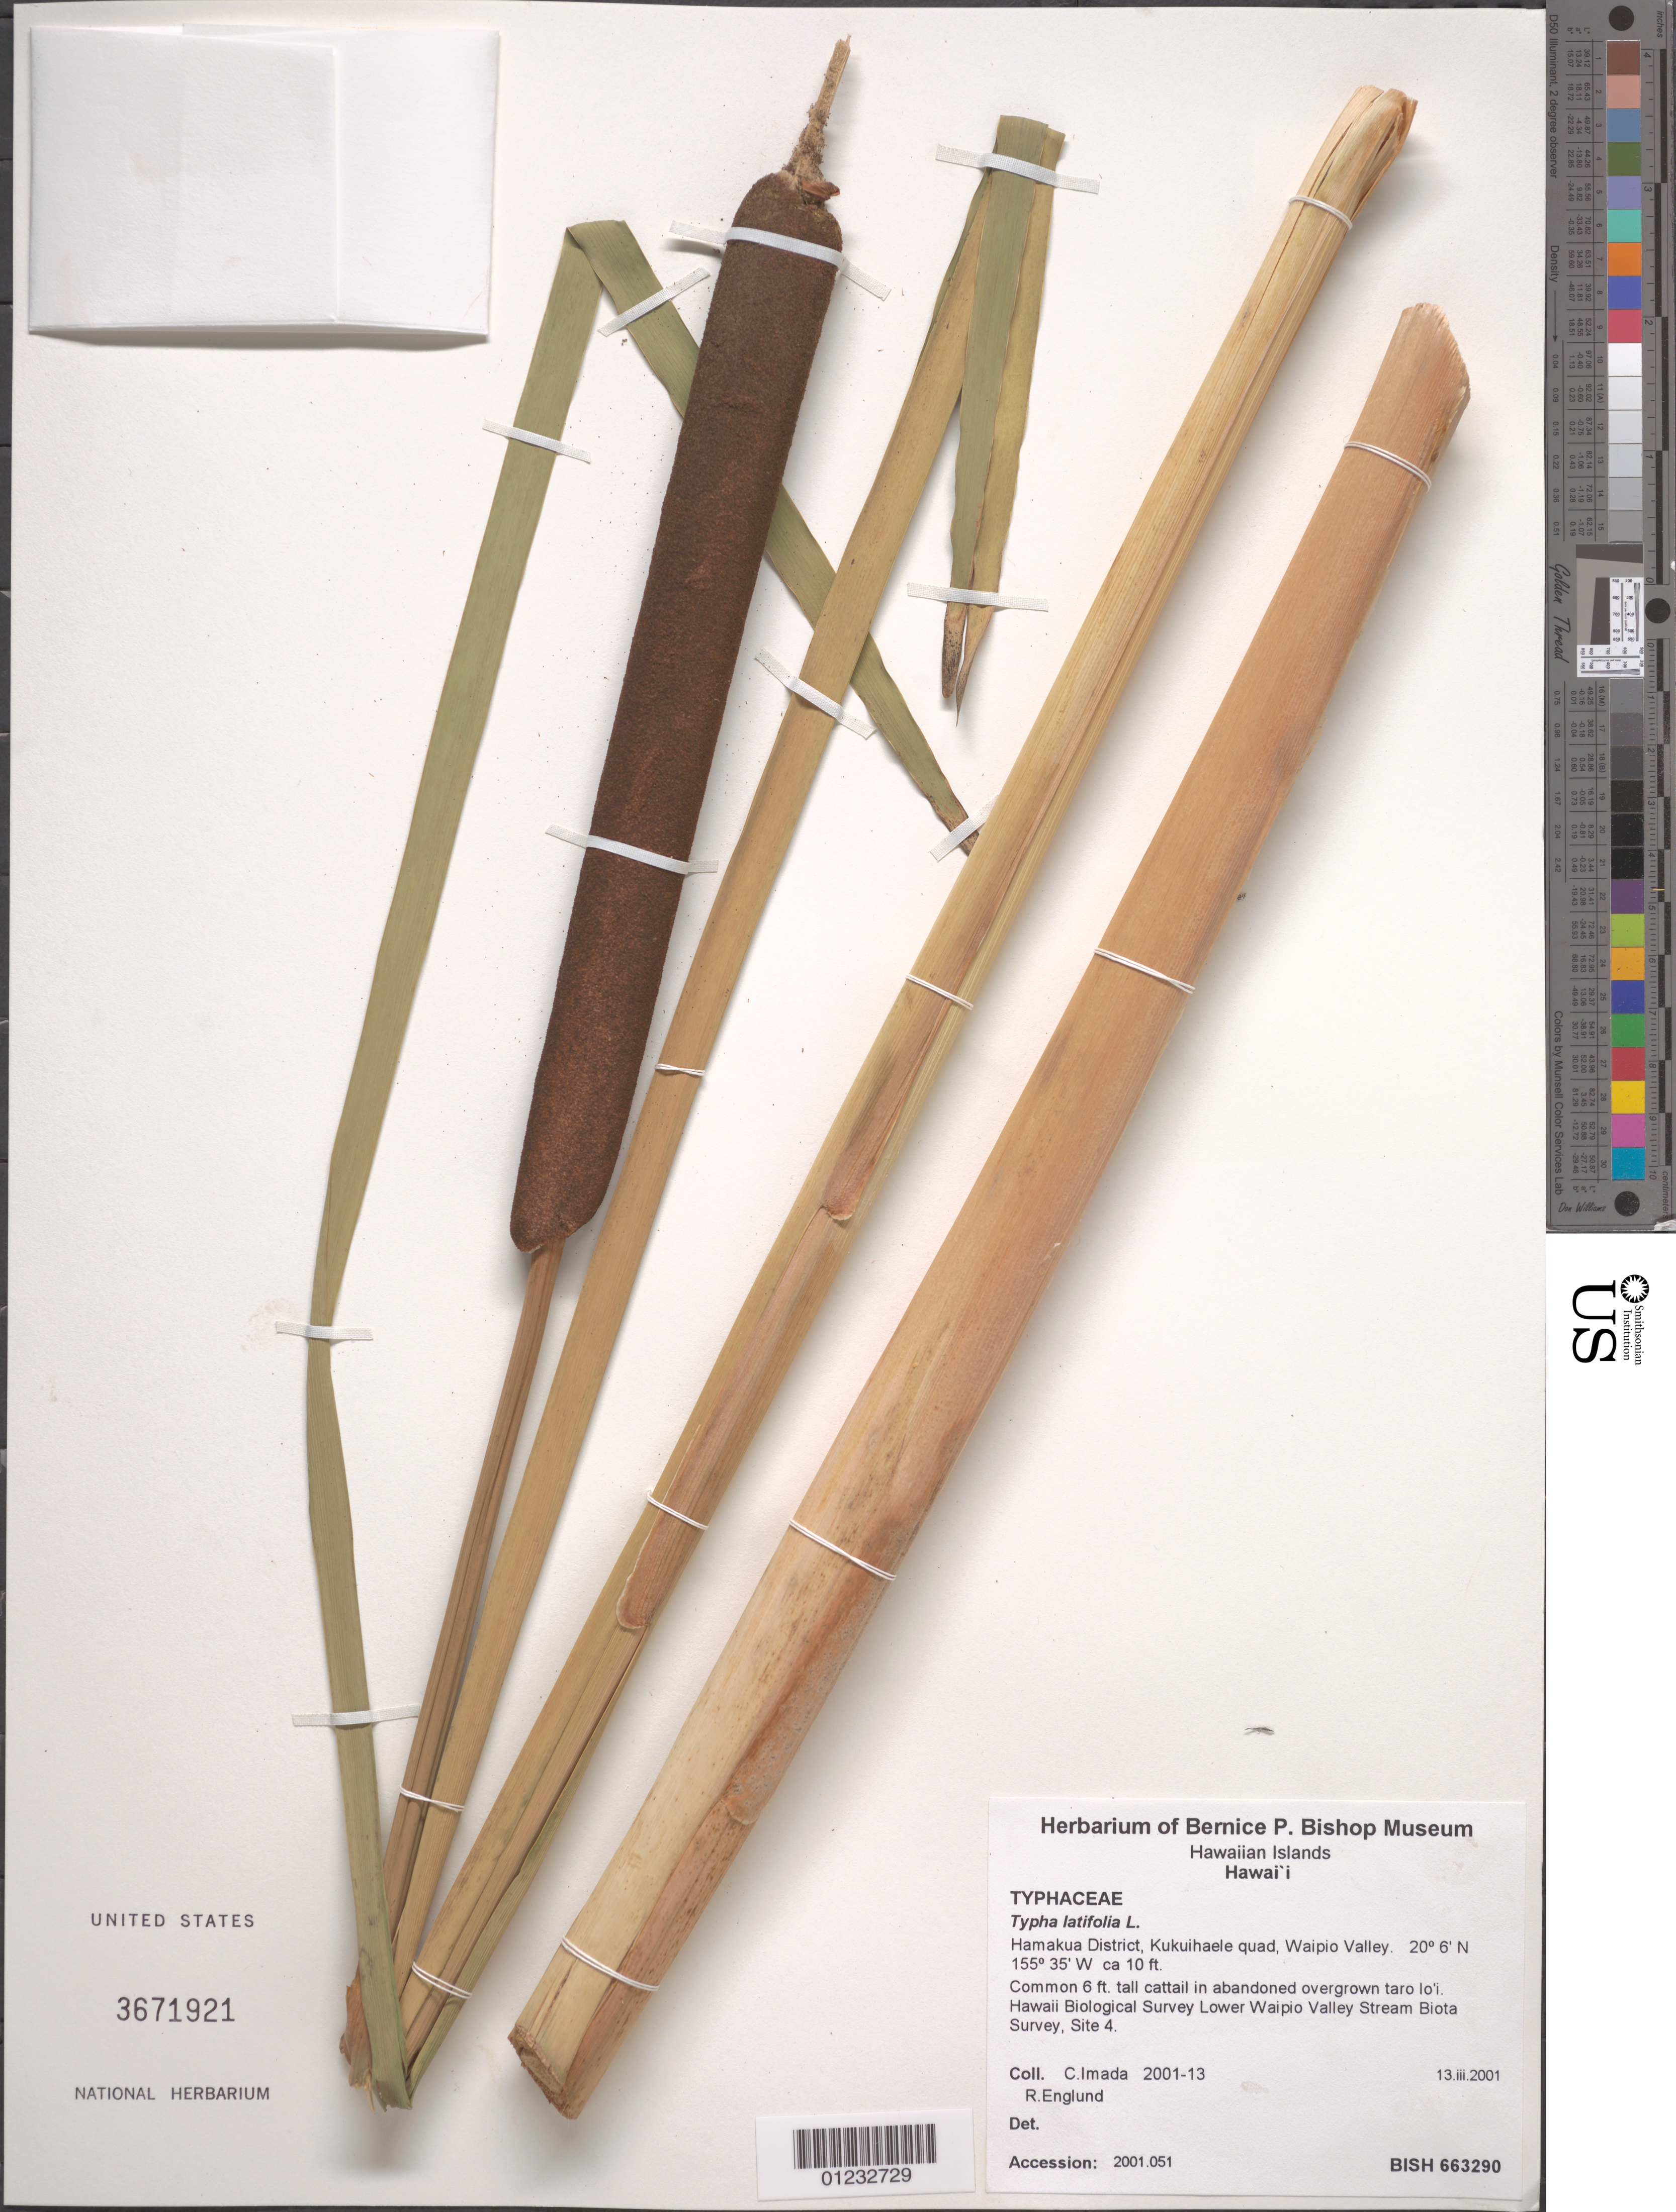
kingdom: Plantae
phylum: Tracheophyta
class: Liliopsida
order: Poales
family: Typhaceae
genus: Typha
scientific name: Typha latifolia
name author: L.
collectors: C. Imada & R. Englund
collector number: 2001-13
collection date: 2001-03-13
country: United States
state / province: Hawaii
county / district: Hawaii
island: Hawaii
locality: Hamakua District, Kukuihaele Quad, Waipio Valley, Hawaii Biological survey Lower Waipio Valley Stream Biota Survey, Site 4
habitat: Abandoned overgrown taro lo'i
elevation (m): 3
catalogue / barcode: US 3671921